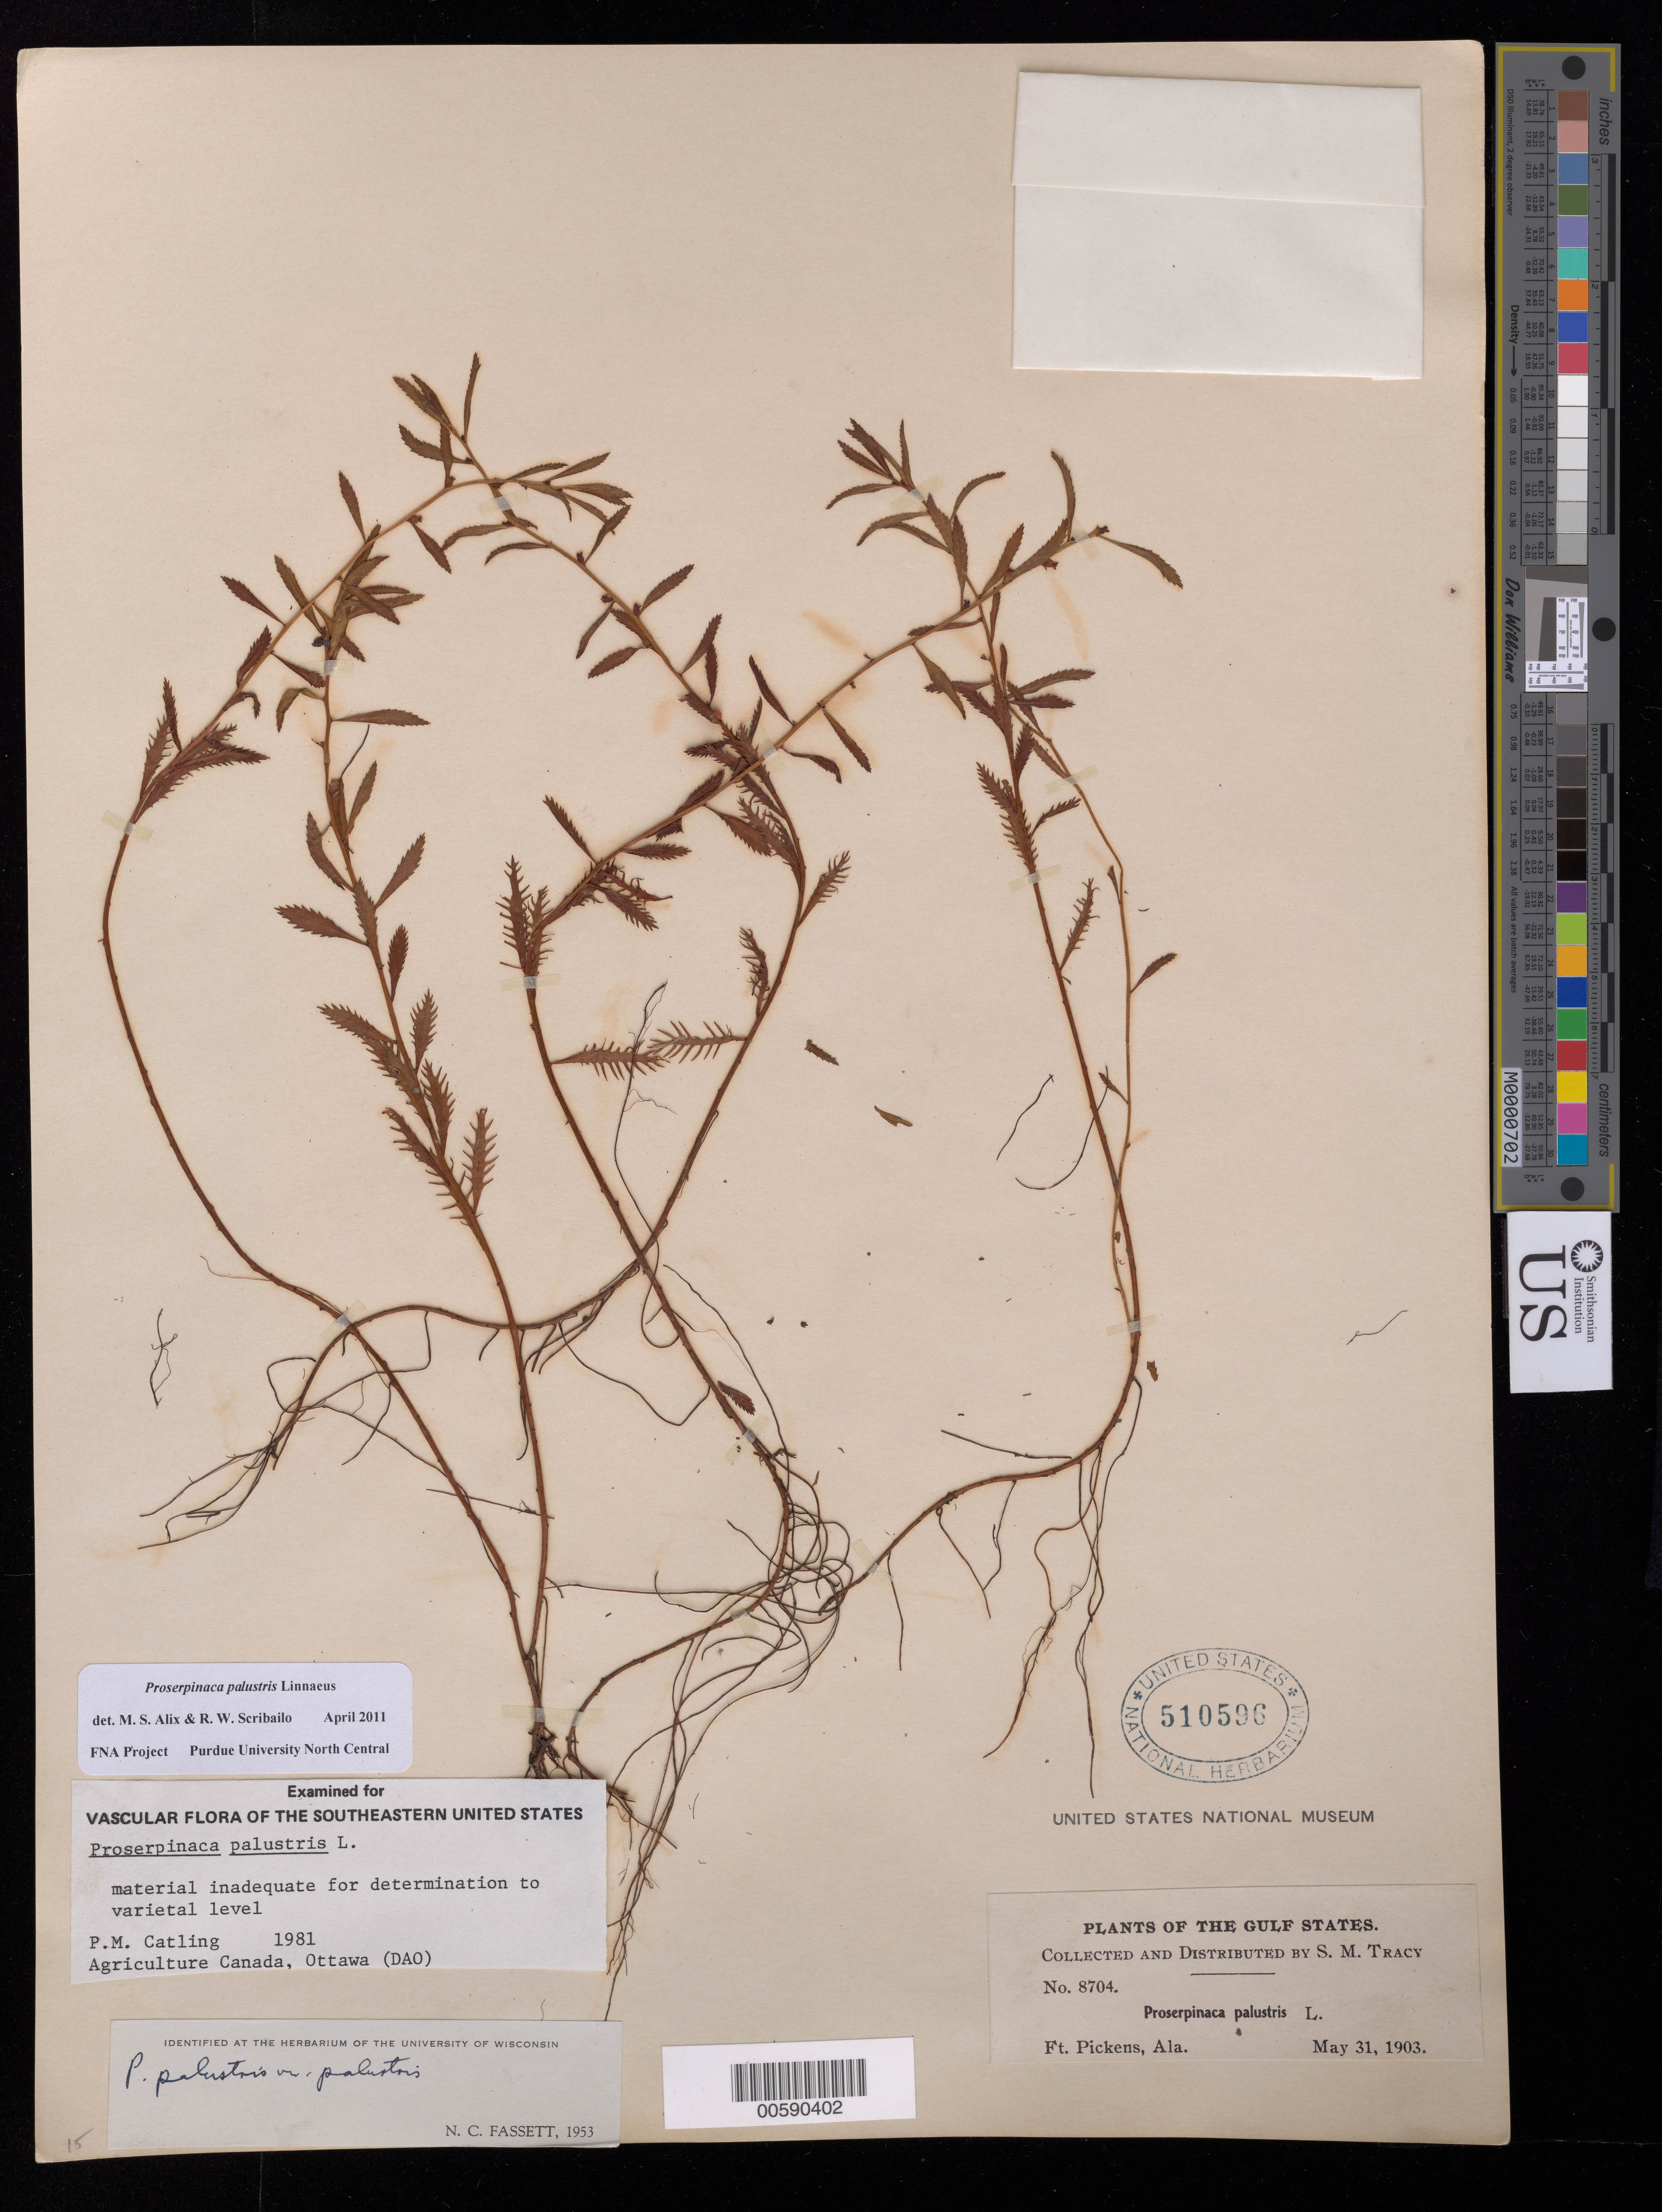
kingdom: Plantae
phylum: Tracheophyta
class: Magnoliopsida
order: Saxifragales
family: Haloragaceae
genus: Proserpinaca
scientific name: Proserpinaca palustris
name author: L.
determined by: Scribailo, R. W.; Alix, M. S.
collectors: S. M. Tracy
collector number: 8704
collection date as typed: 31 May 1903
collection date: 1903-05-31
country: United States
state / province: Alabama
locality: Ft. Pickens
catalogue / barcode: US 510596